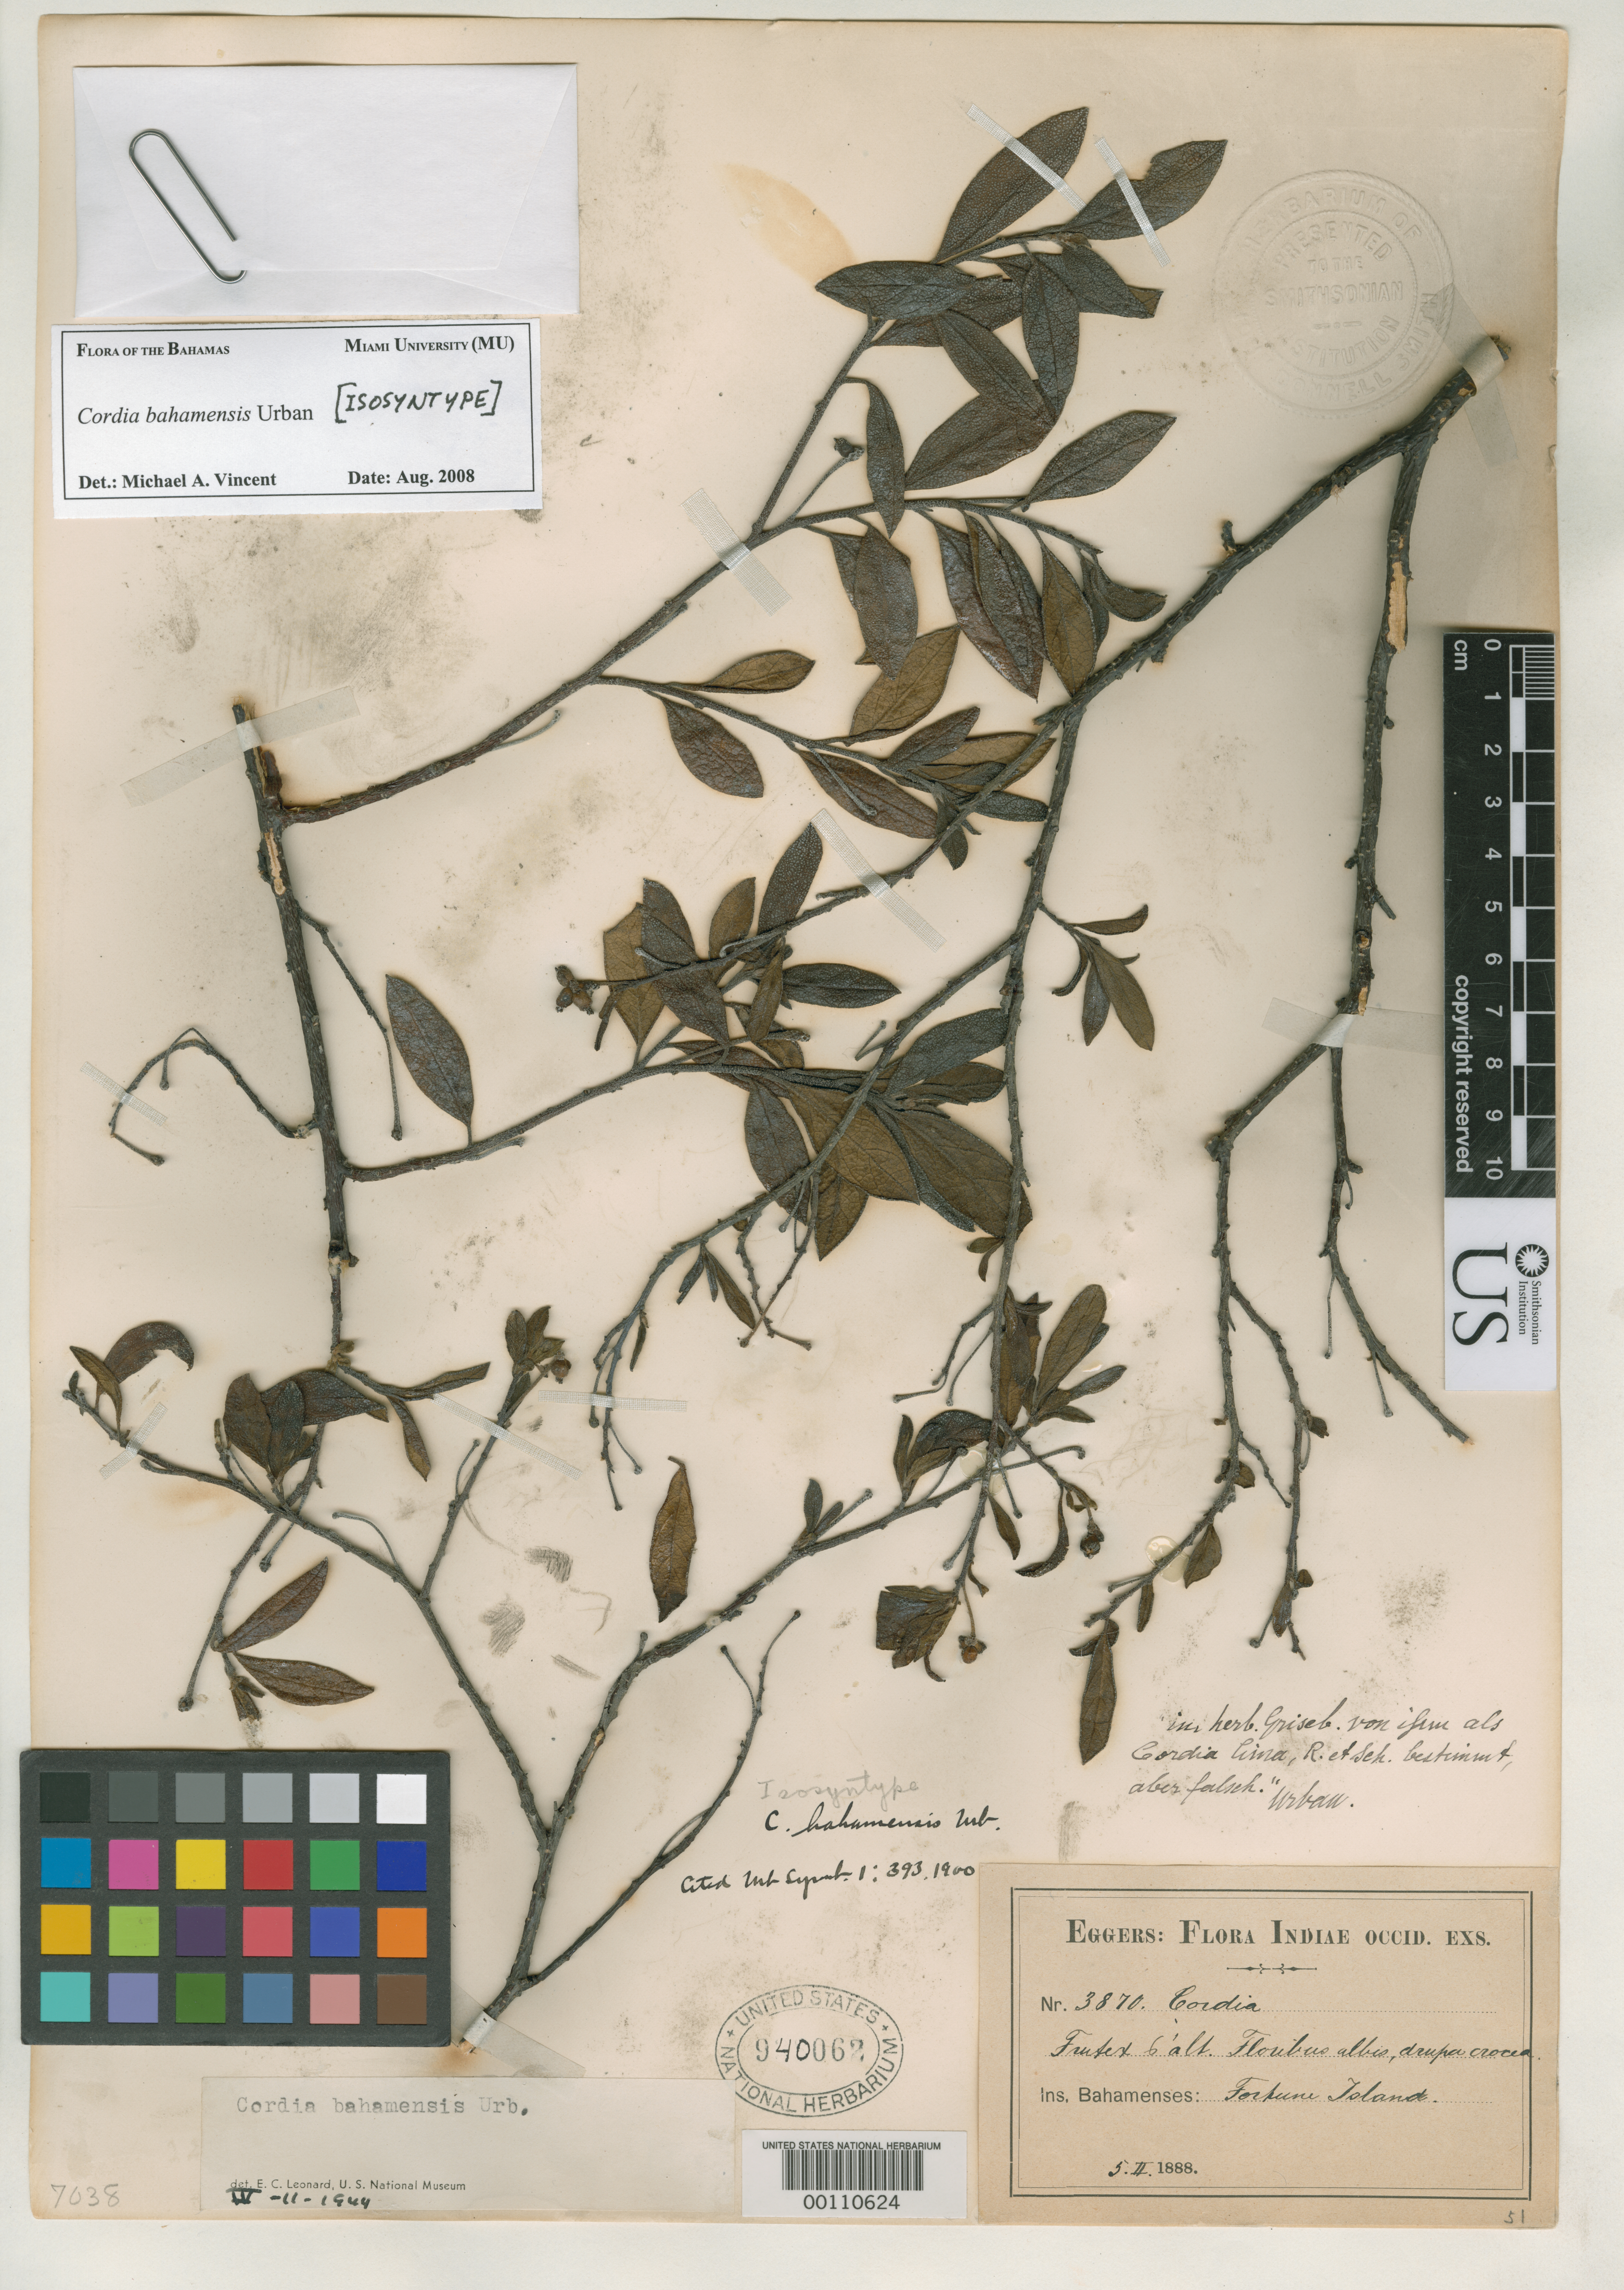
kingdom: Plantae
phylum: Tracheophyta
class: Magnoliopsida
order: Boraginales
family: Cordiaceae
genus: Cordia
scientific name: Cordia bahamensis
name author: Urb.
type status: Isosyntype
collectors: H. F. A. von Eggers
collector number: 3870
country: Bahamas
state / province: Long Cay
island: Fortune Island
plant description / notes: Specimen ex herb. John Donnell Smith.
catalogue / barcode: US 940062